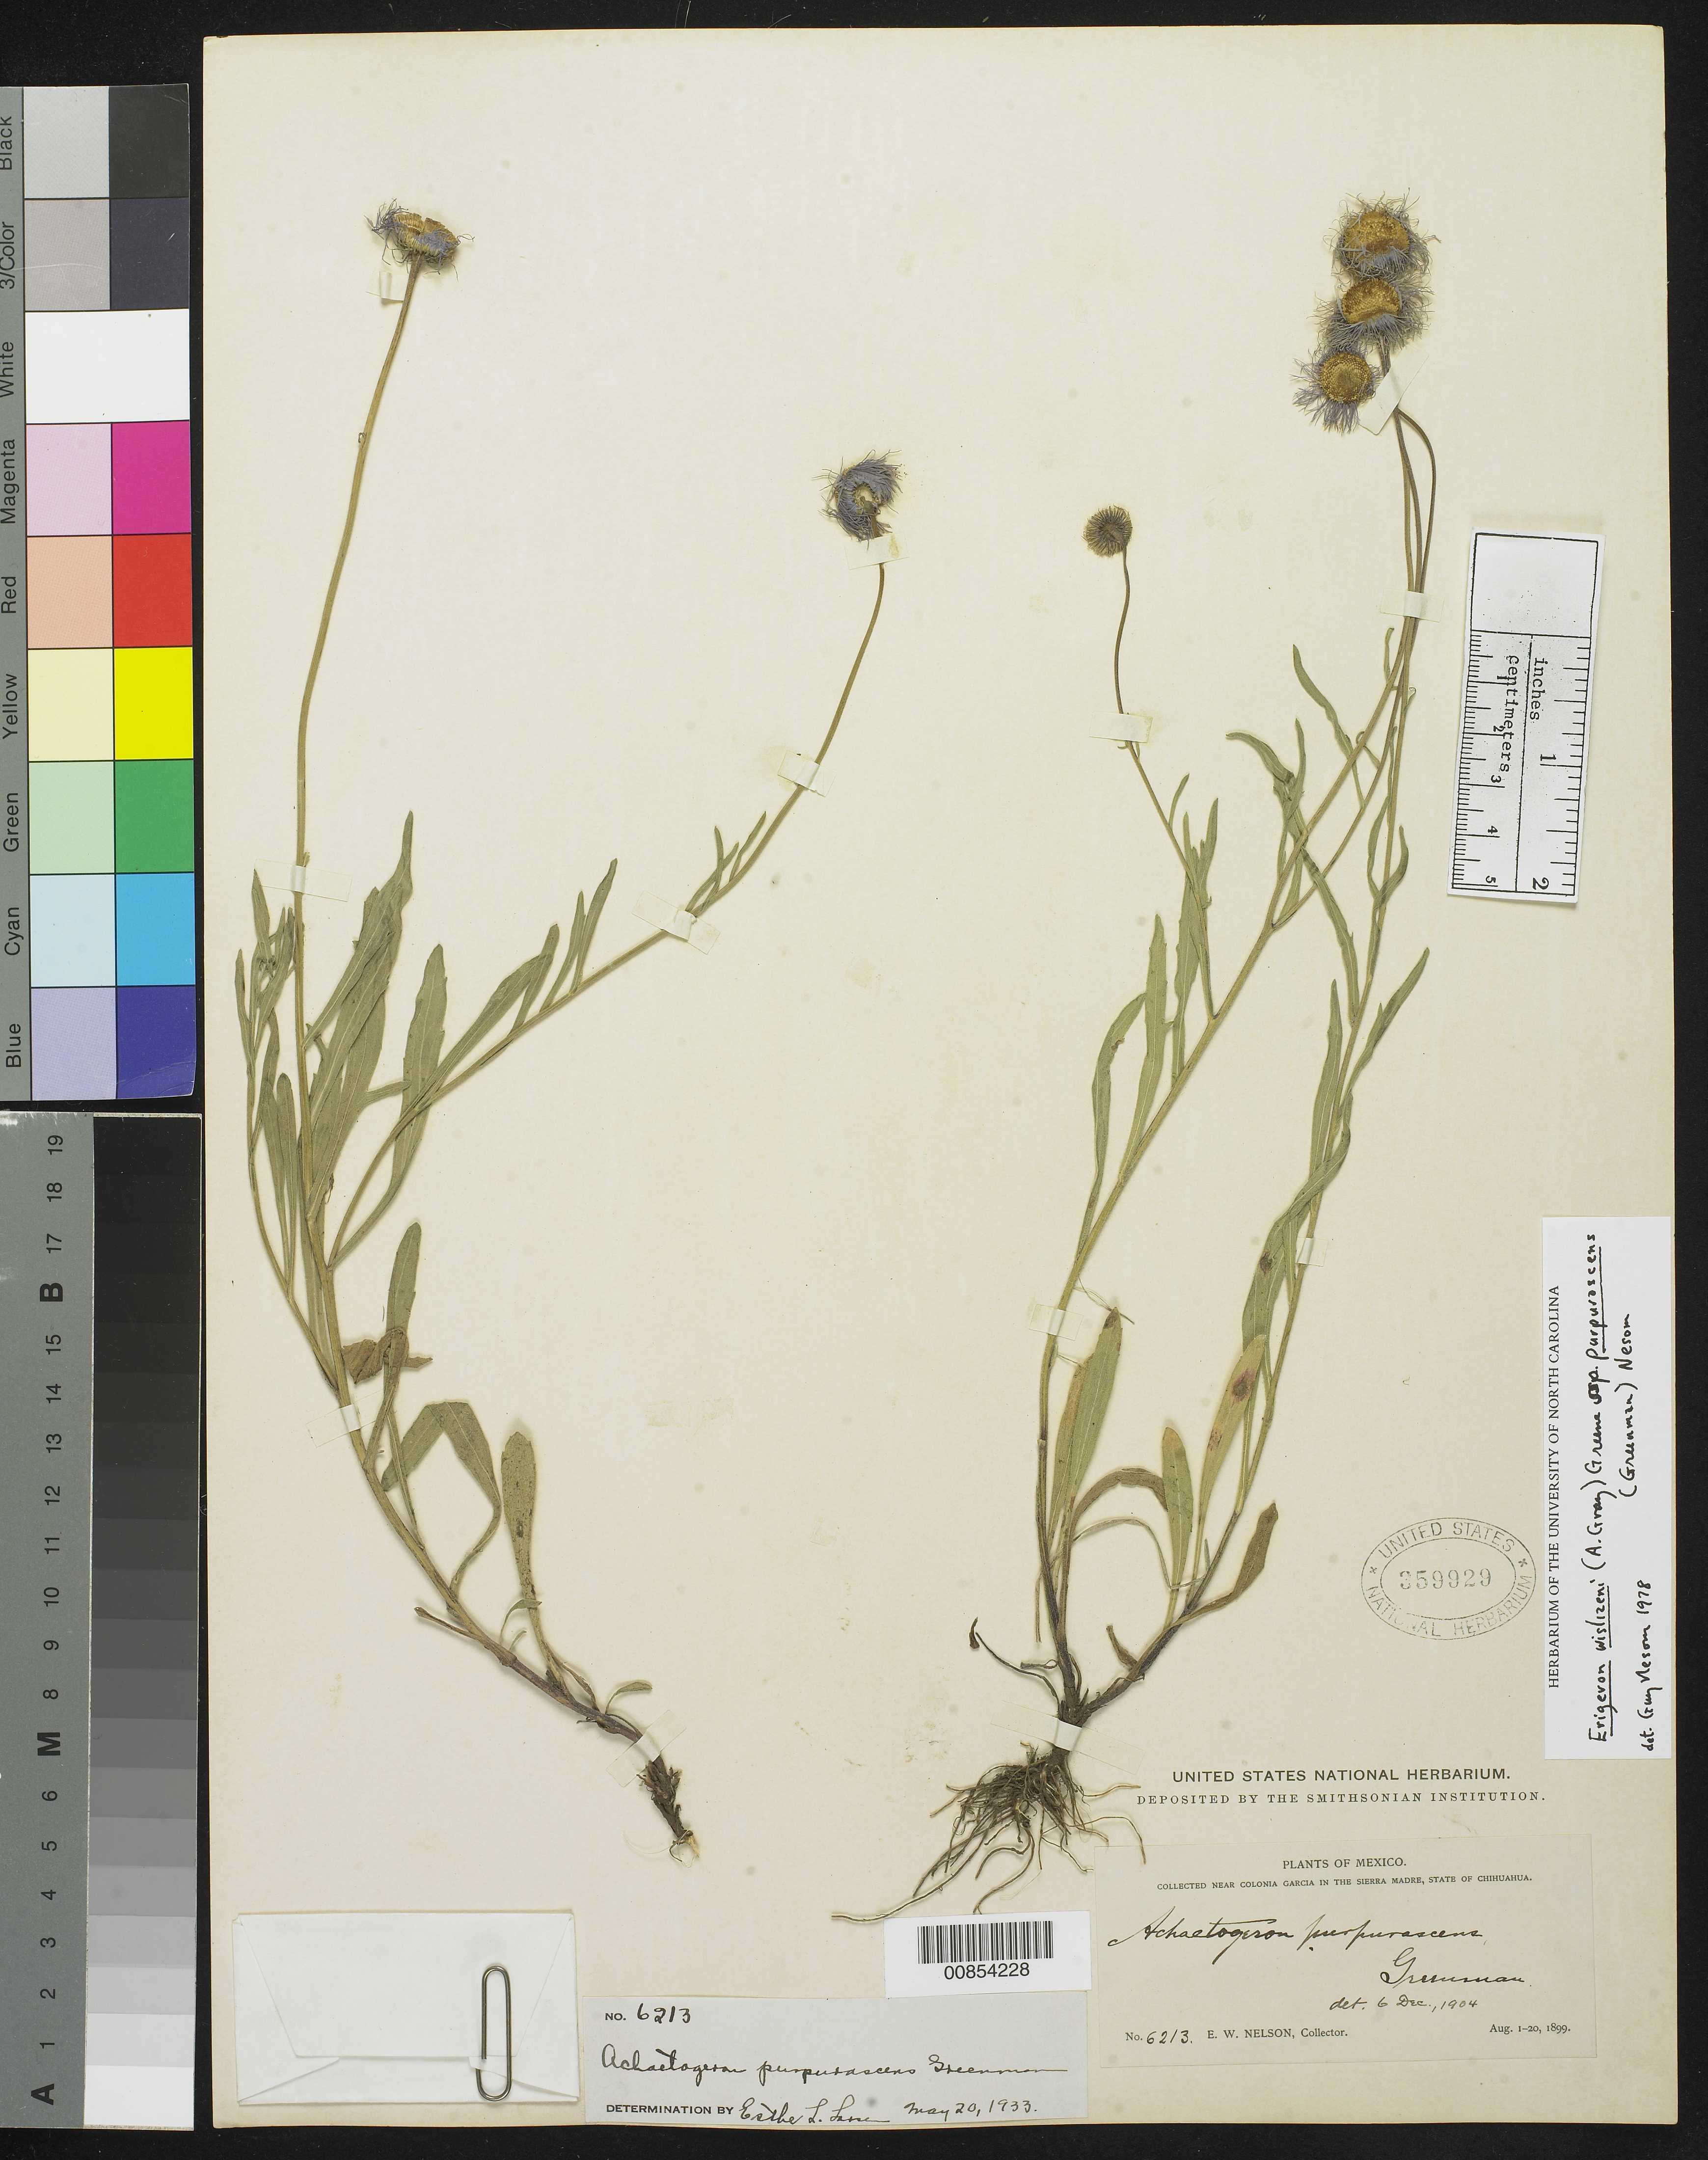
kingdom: Plantae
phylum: Tracheophyta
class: Magnoliopsida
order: Asterales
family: Asteraceae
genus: Erigeron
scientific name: Erigeron wislizeni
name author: (A. Gray) Greene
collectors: E. W. Nelson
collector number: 6213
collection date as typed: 01 Aug 1899 to 20 Aug 1899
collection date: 1899-08-01/1899-08-20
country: Mexico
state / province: Chihuahua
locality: Near Colonia García in the Sierra Madre, Chihuahua.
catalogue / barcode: US 359929